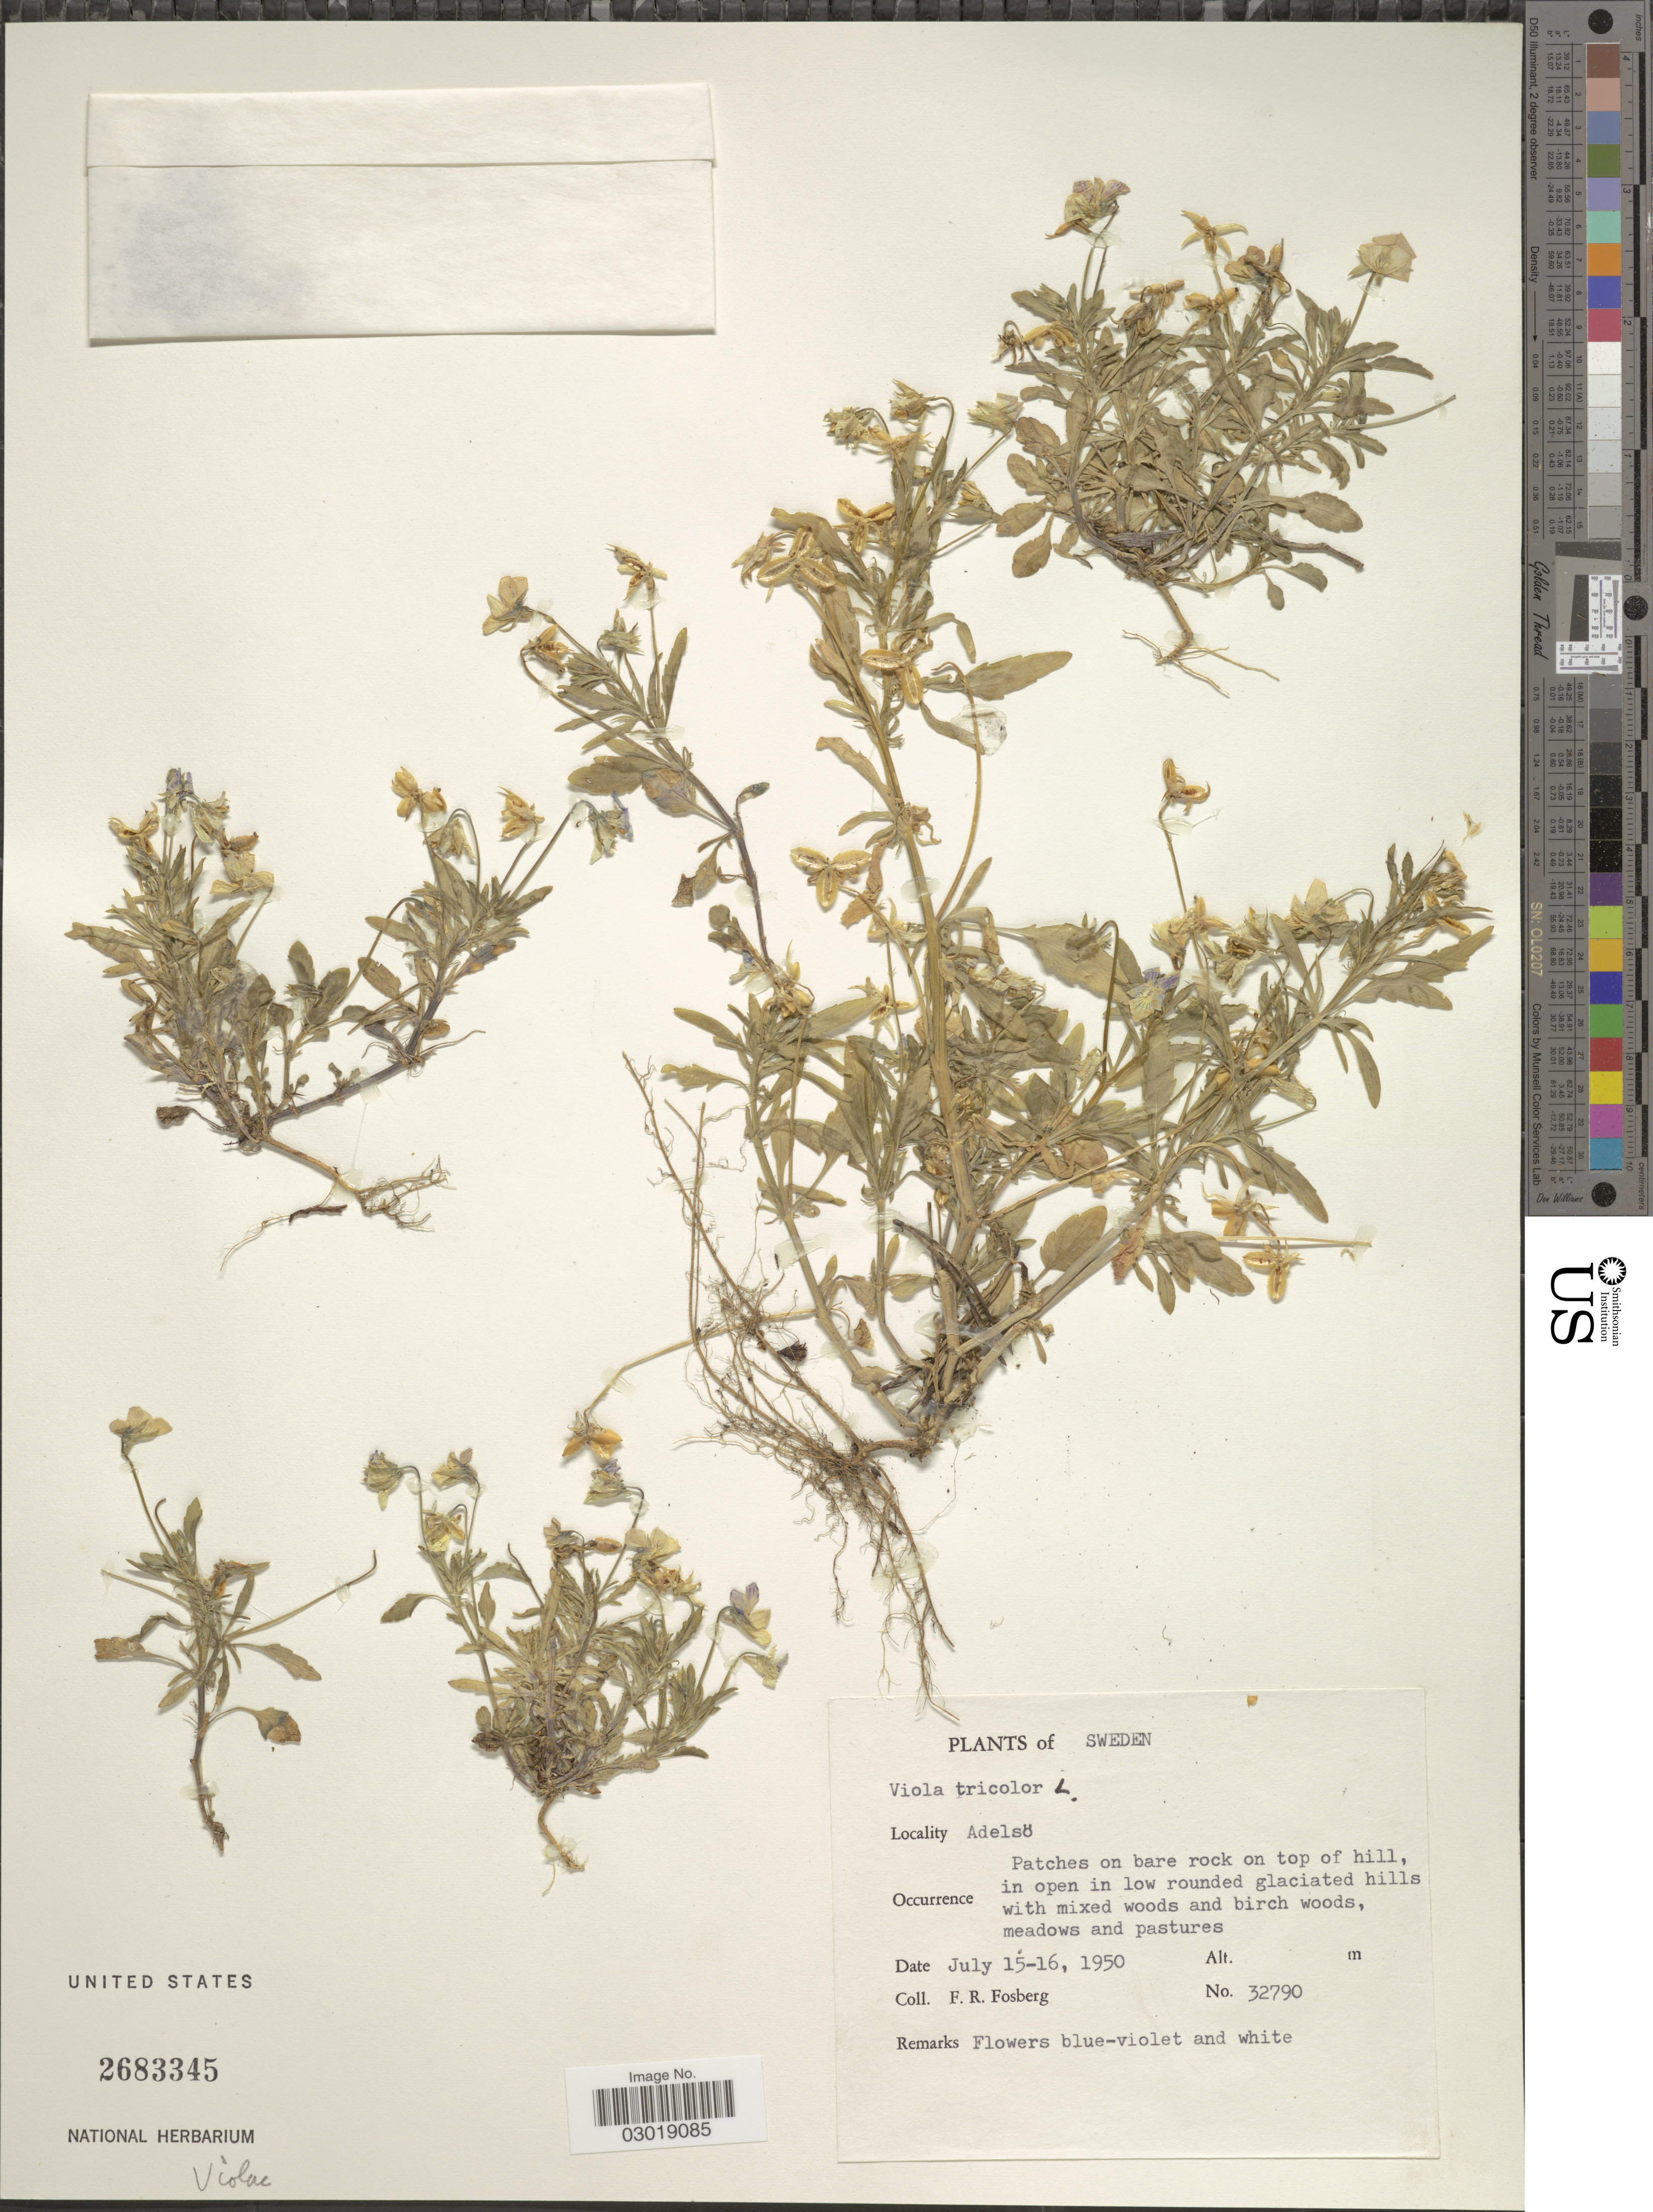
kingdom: Plantae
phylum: Tracheophyta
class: Magnoliopsida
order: Malpighiales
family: Violaceae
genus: Viola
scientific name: Viola tricolor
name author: L.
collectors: F. R. Fosberg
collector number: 32790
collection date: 1950-07-15/1950-07-16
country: Sweden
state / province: Stockholm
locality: Adelsö.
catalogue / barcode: US 2683345